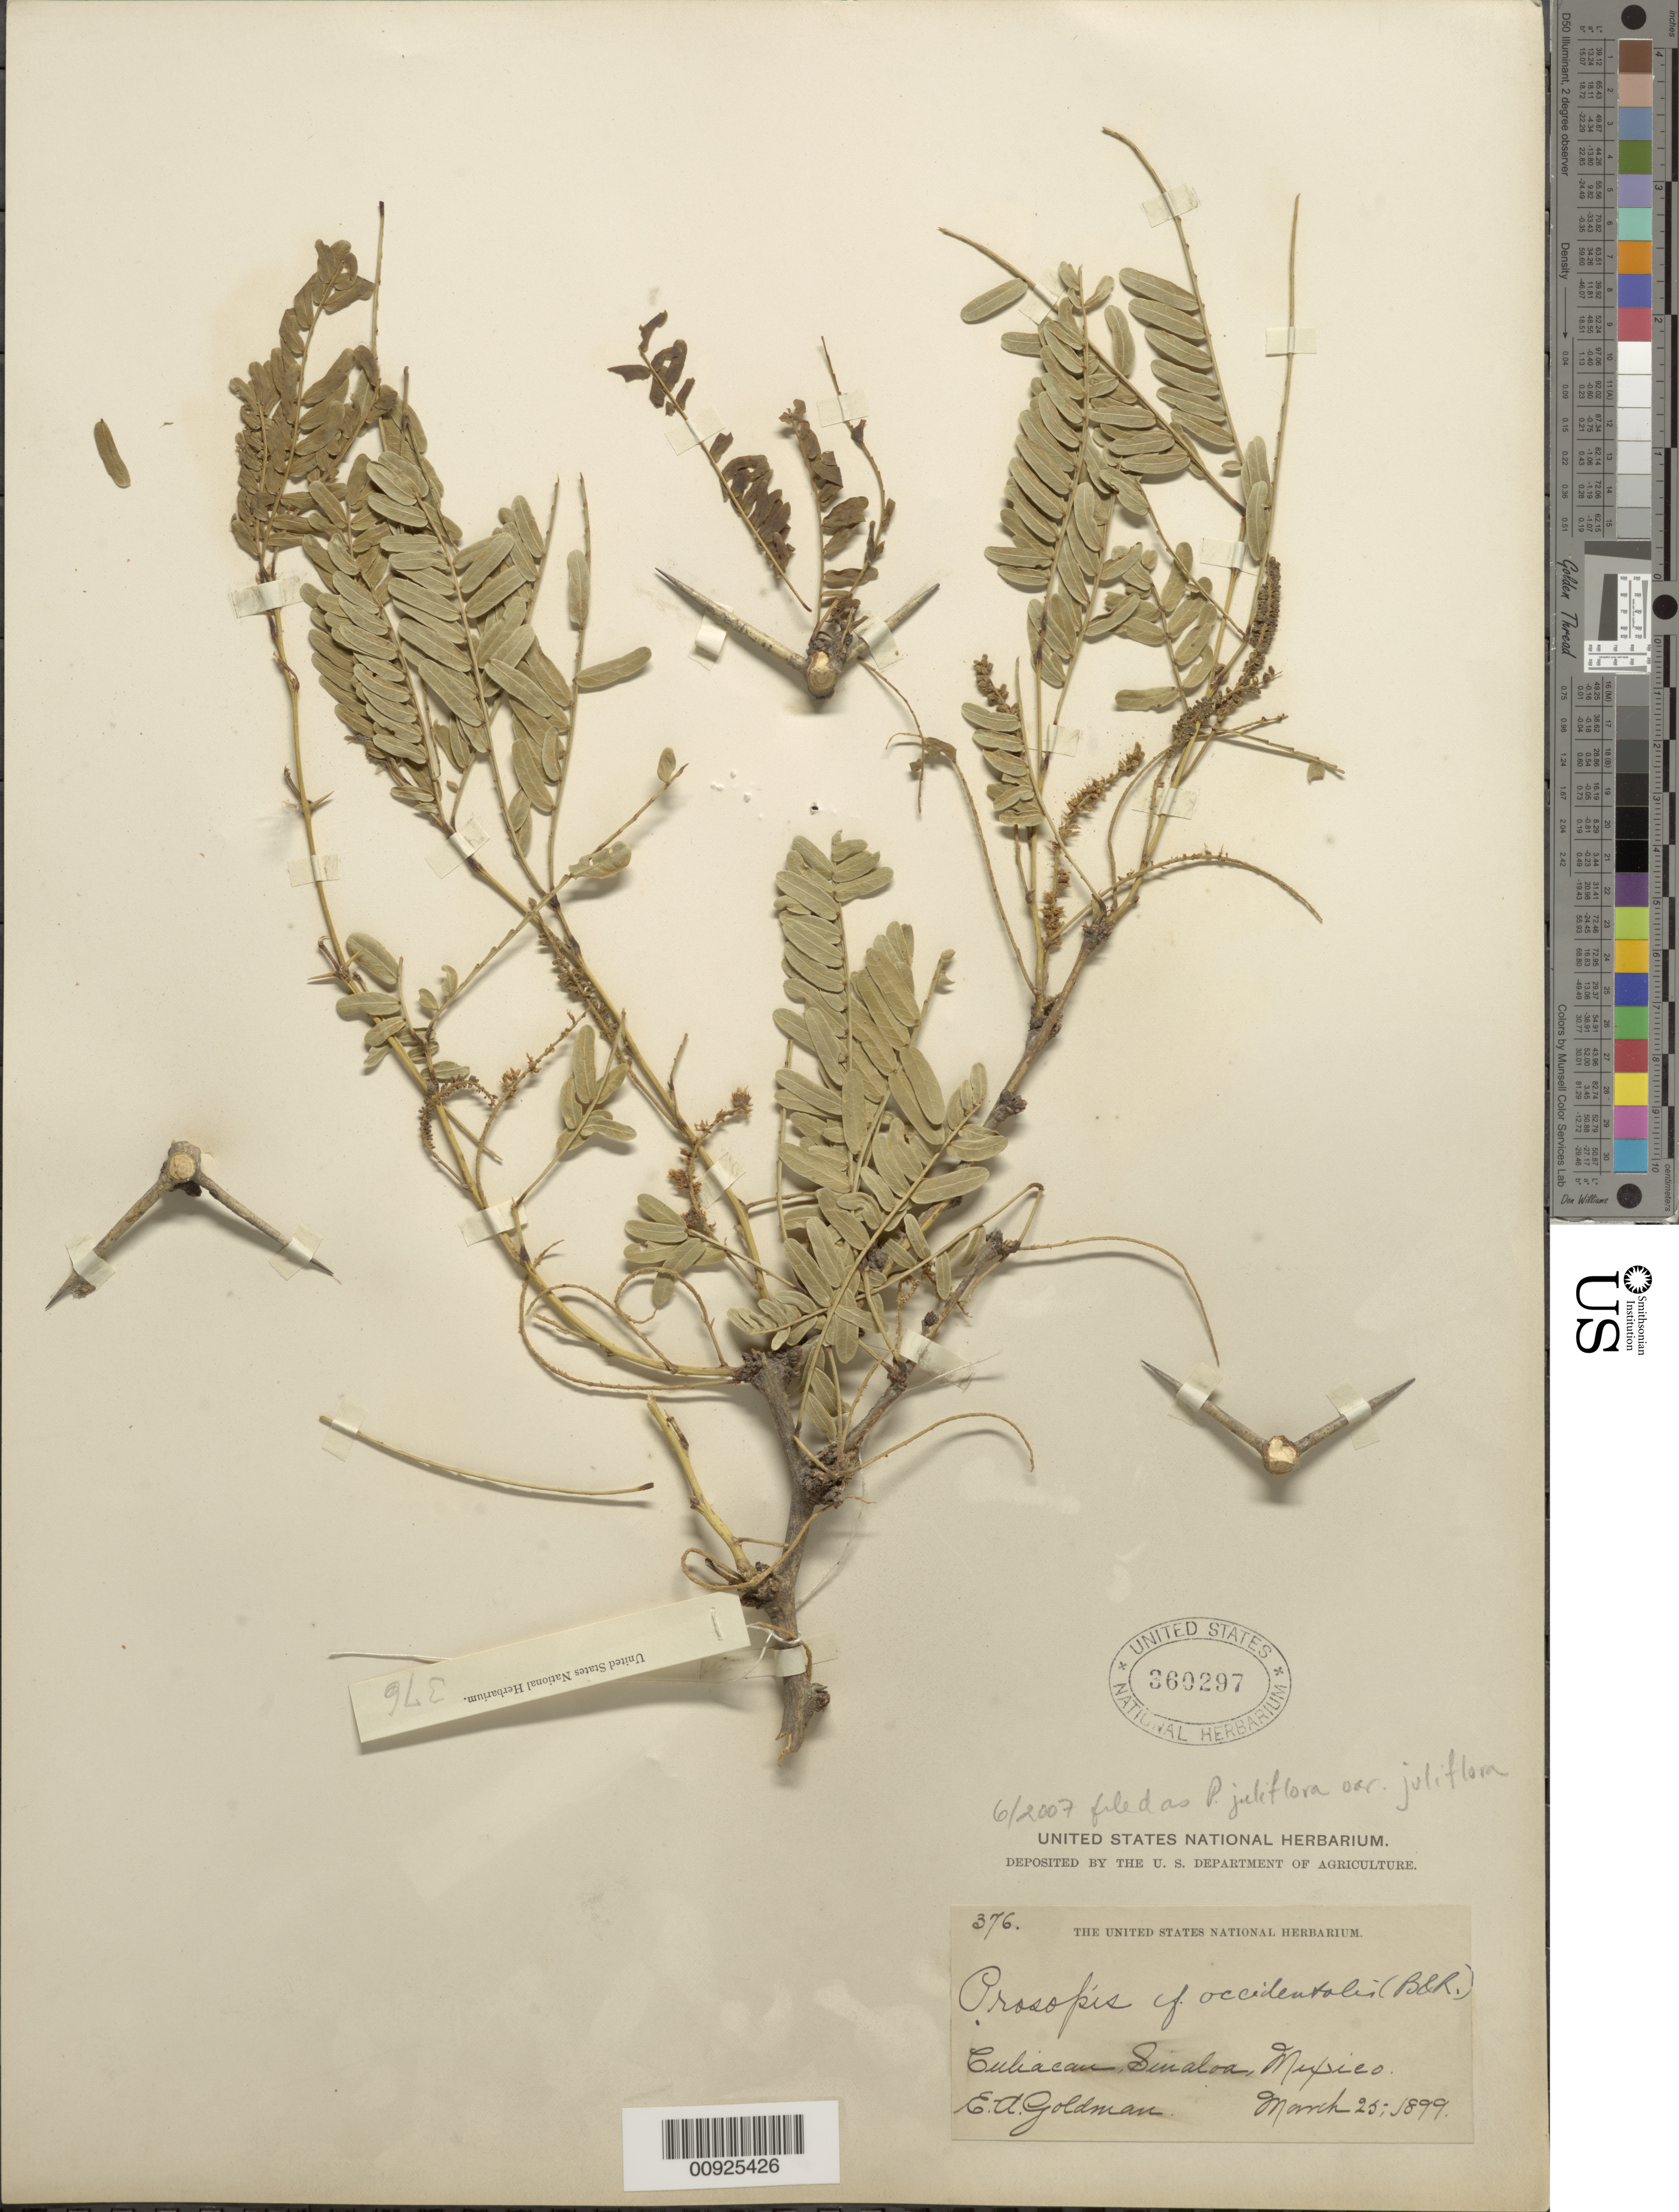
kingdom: Plantae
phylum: Tracheophyta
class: Magnoliopsida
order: Fabales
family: Fabaceae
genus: Neltuma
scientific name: Neltuma juliflora var. juliflora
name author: (Sw.) Raf.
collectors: E. A. Goldman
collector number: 376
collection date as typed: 25 Mar 1899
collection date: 1899-03-25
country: Mexico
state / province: Sinaloa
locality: Culiacan, Sinaloa.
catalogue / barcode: US 360297